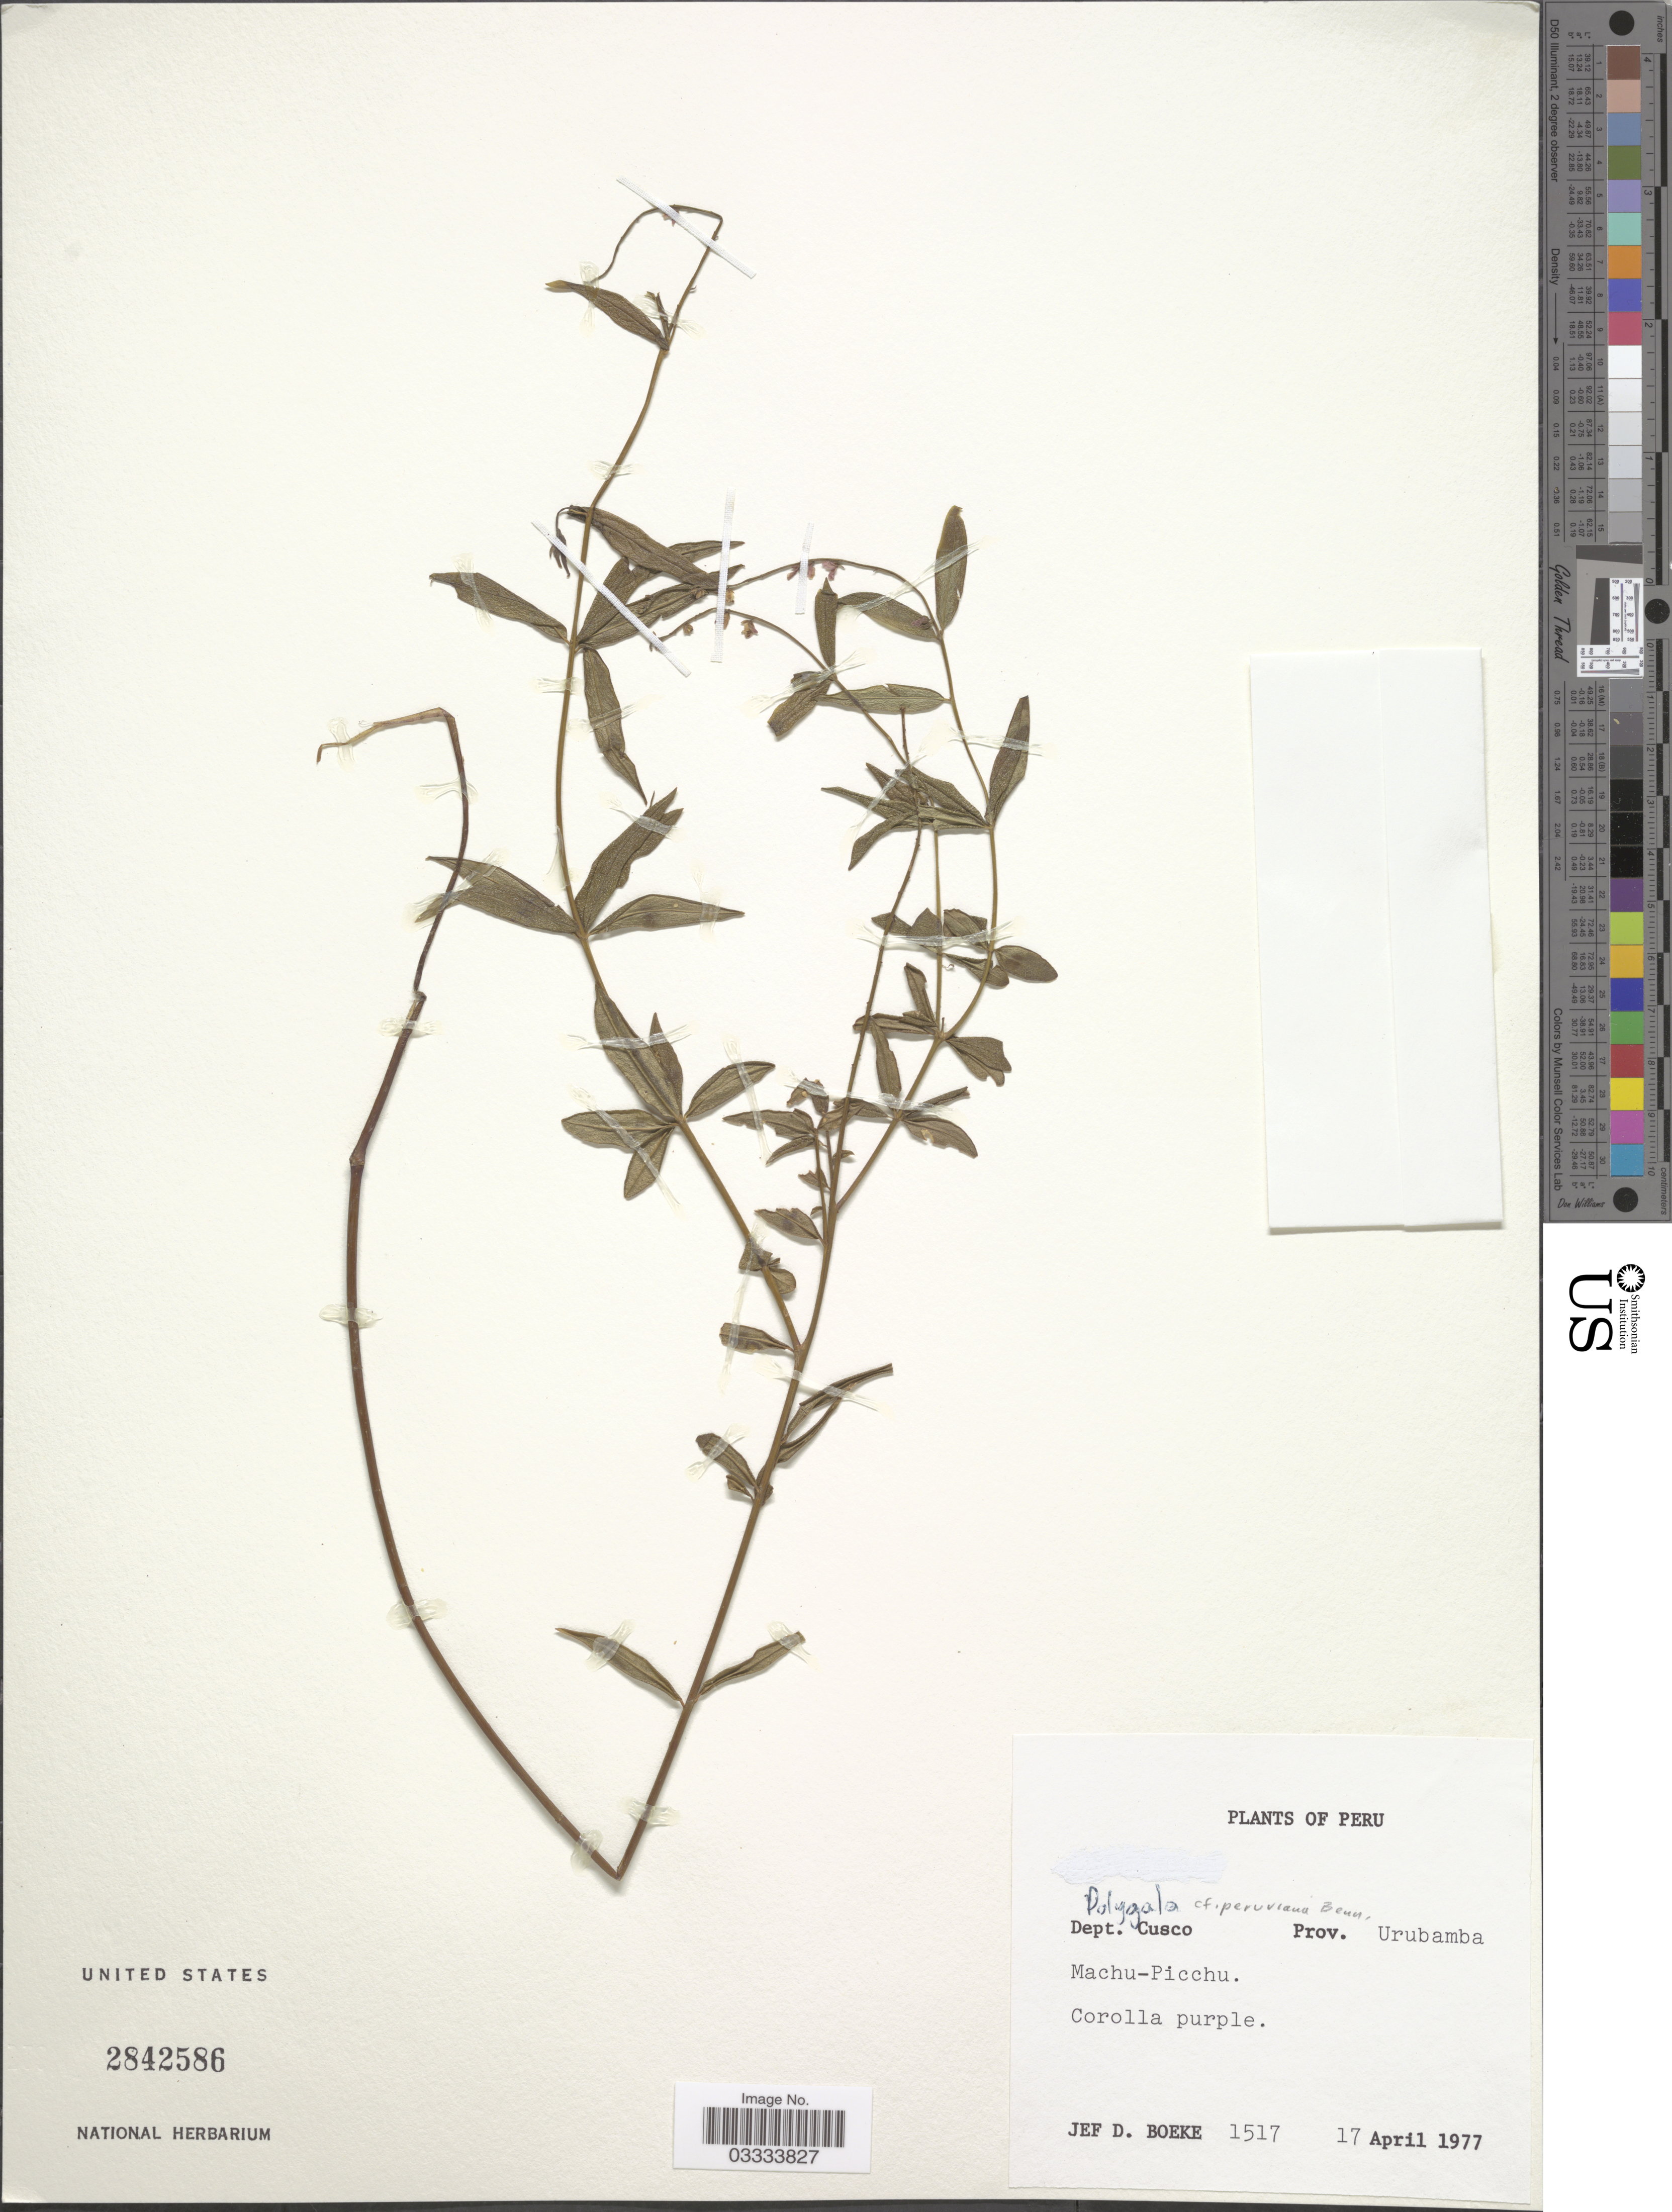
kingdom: Plantae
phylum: Tracheophyta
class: Magnoliopsida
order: Fabales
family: Polygalaceae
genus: Polygala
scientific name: Polygala nemoralis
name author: A.W. Benn.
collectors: J. Boeke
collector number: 1517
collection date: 1977-04-17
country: Peru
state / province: Cusco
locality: Dept. Cusco. prov. Urubamba. Machu-Picchu.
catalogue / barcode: US 2842586